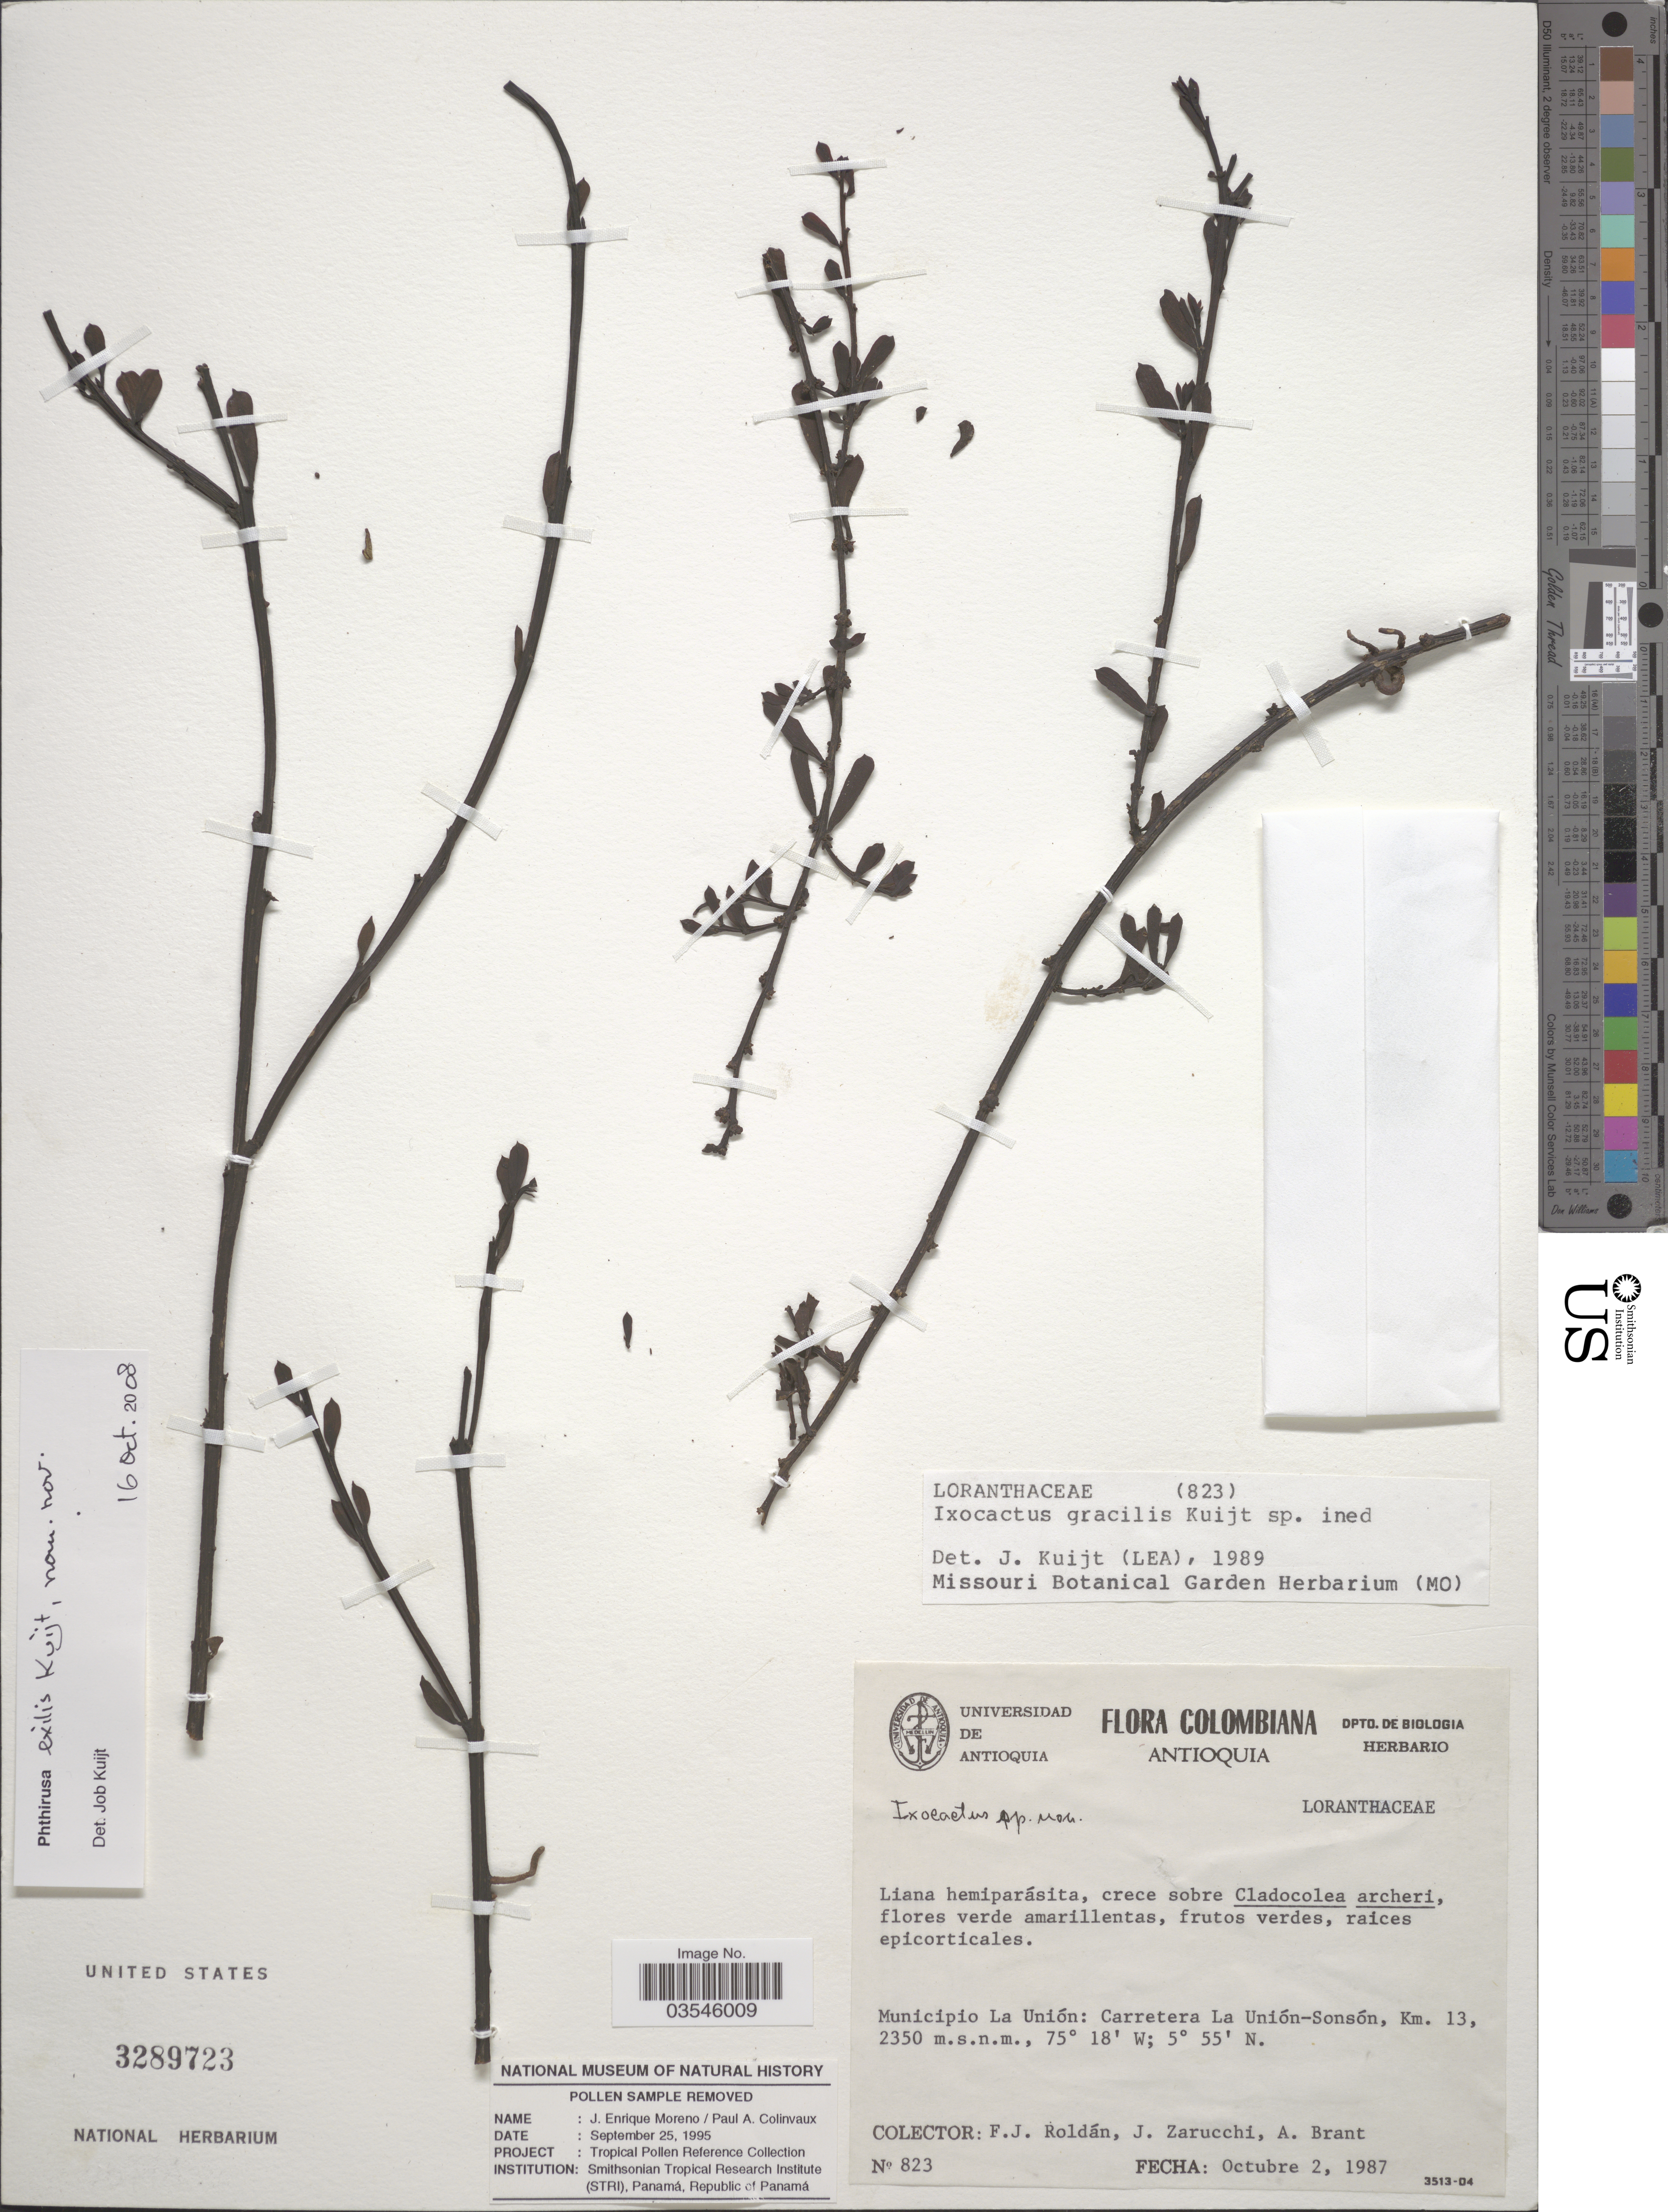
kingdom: Plantae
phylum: Tracheophyta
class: Magnoliopsida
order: Santalales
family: Loranthaceae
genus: Phthirusa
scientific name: Phthirusa exilis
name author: Kuijt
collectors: F. J. Roldán, J. L. Zarucchi & A. Brant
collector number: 823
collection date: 1987-10-02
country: Colombia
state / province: Antioquia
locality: Municipio La Unión: Carretera La Unión-Sonsón, Km. 13.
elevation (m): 2350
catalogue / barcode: US 3289723